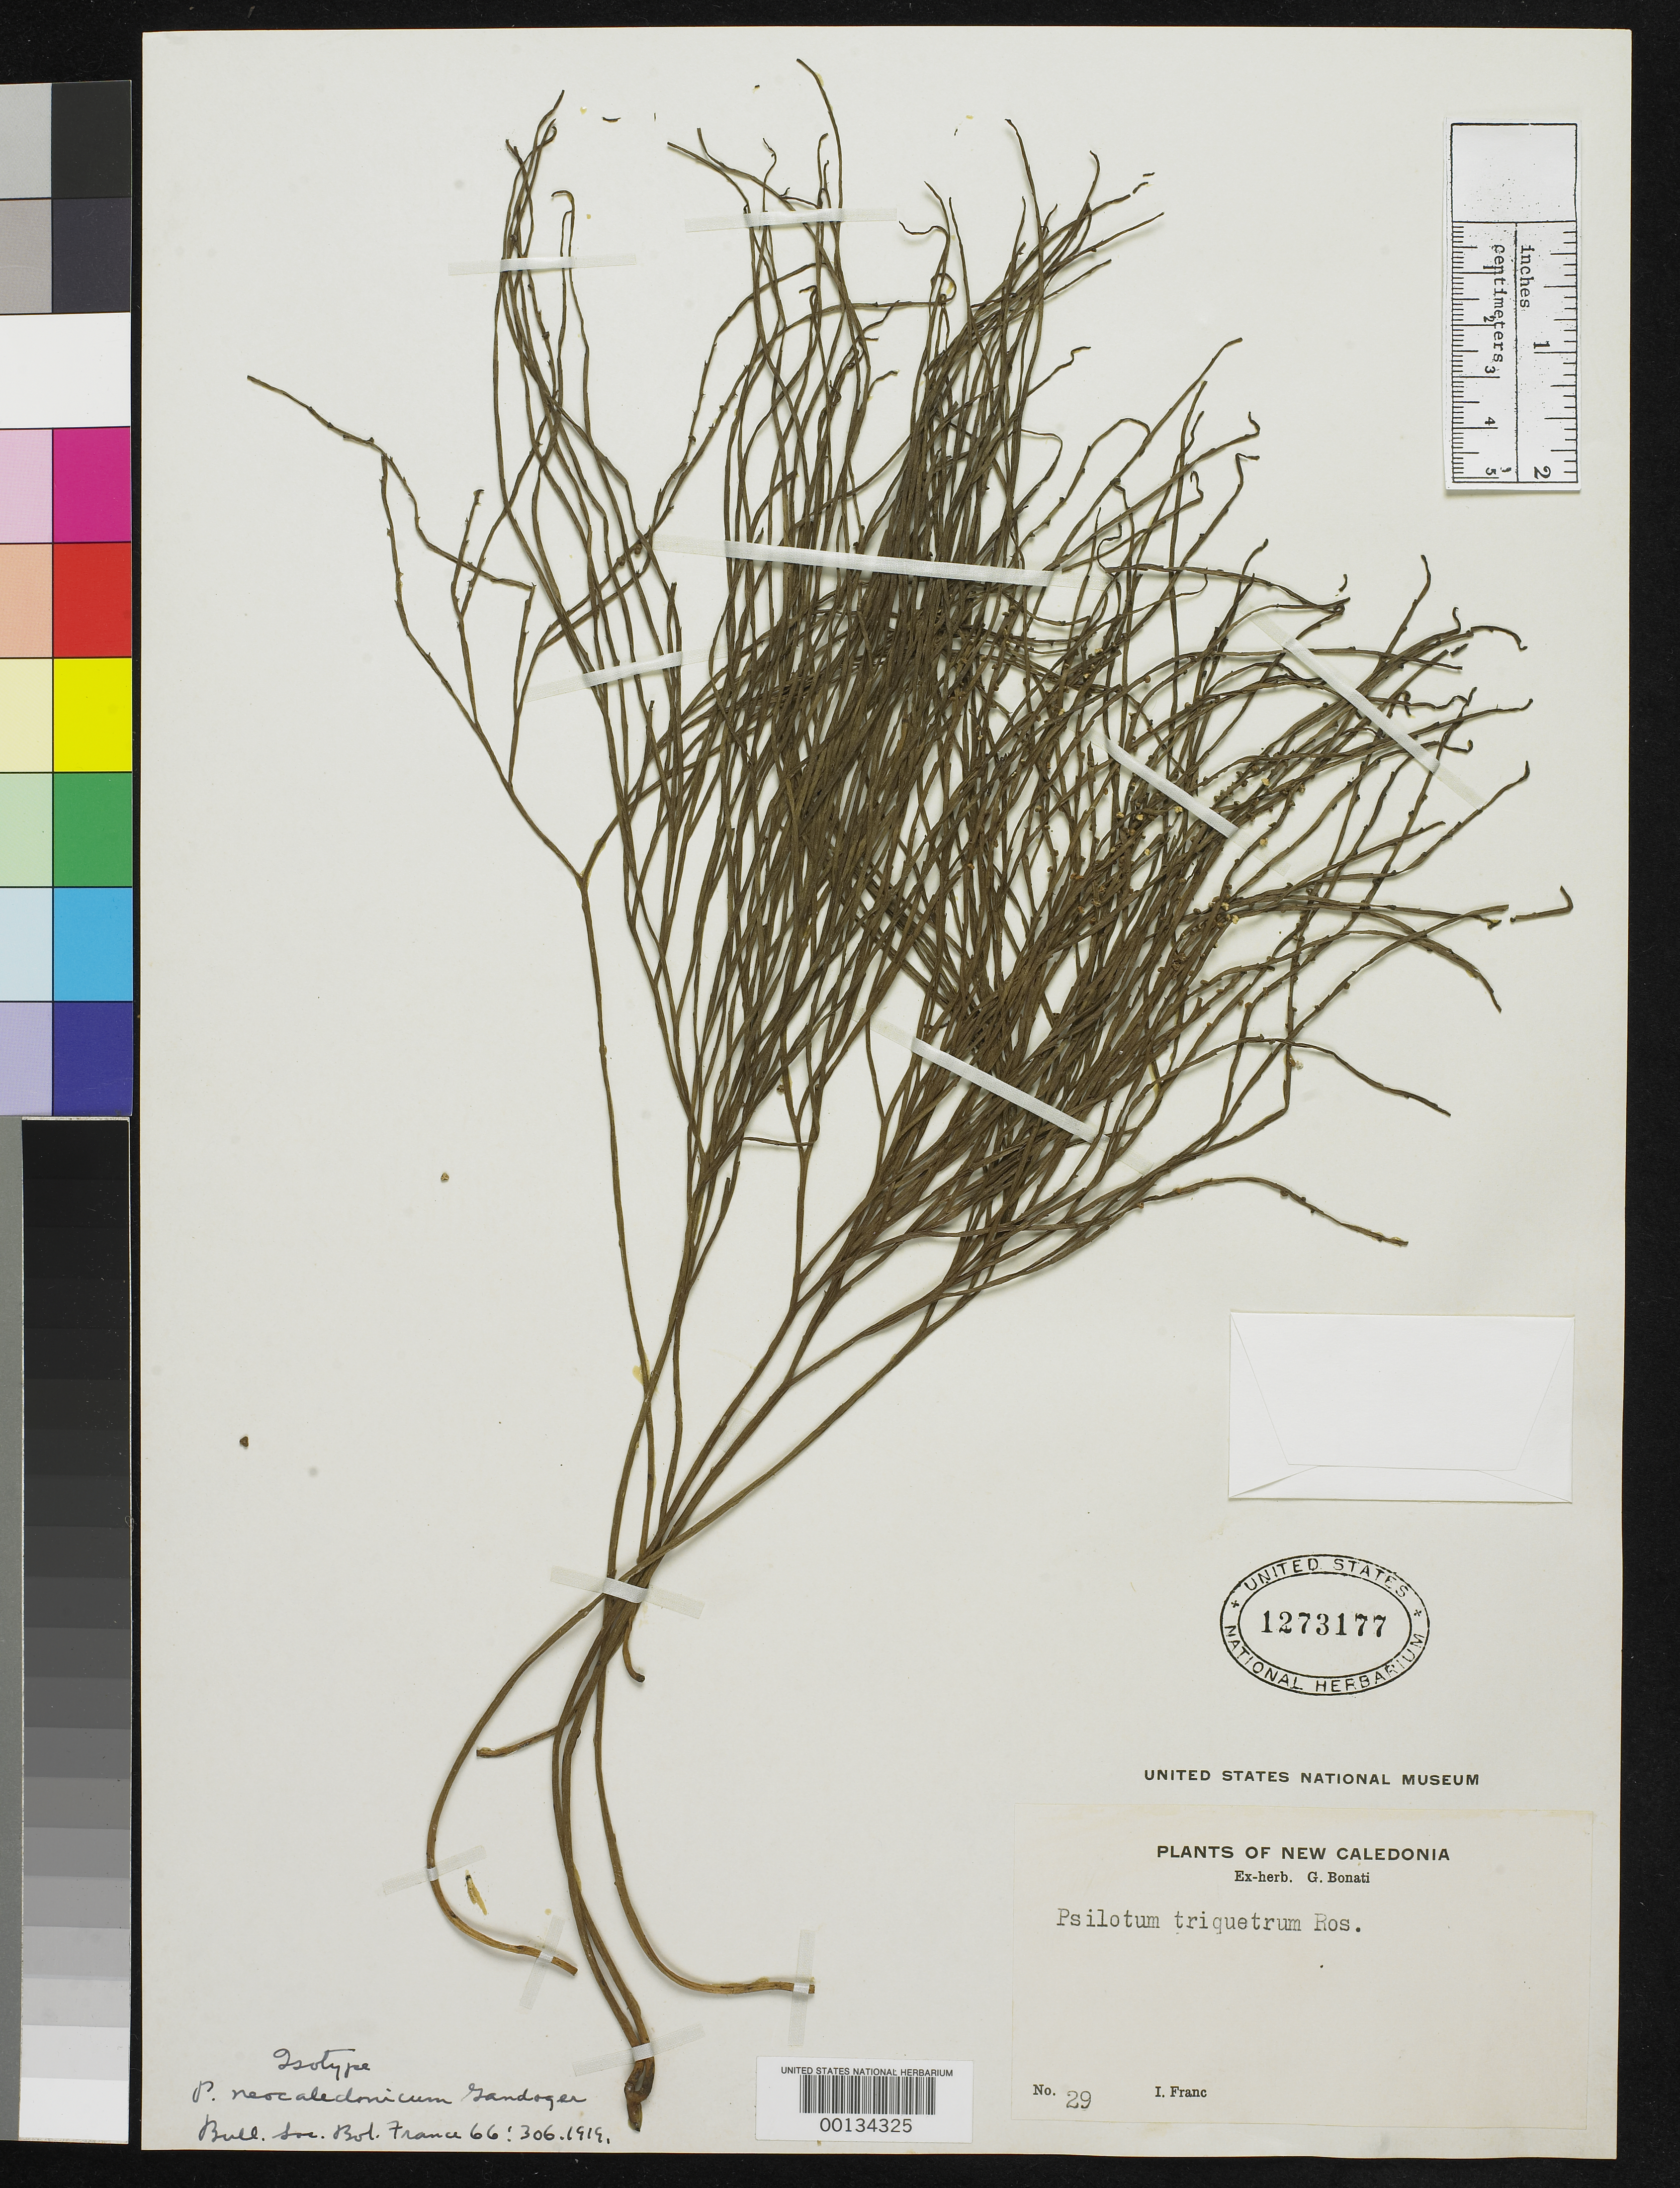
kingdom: Plantae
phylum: Tracheophyta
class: Polypodiopsida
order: Psilotales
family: Psilotaceae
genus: Psilotum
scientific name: Psilotum neocaledonicum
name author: Gand.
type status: Type Collection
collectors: I. Franc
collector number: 29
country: New Caledonia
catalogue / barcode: US 1273177